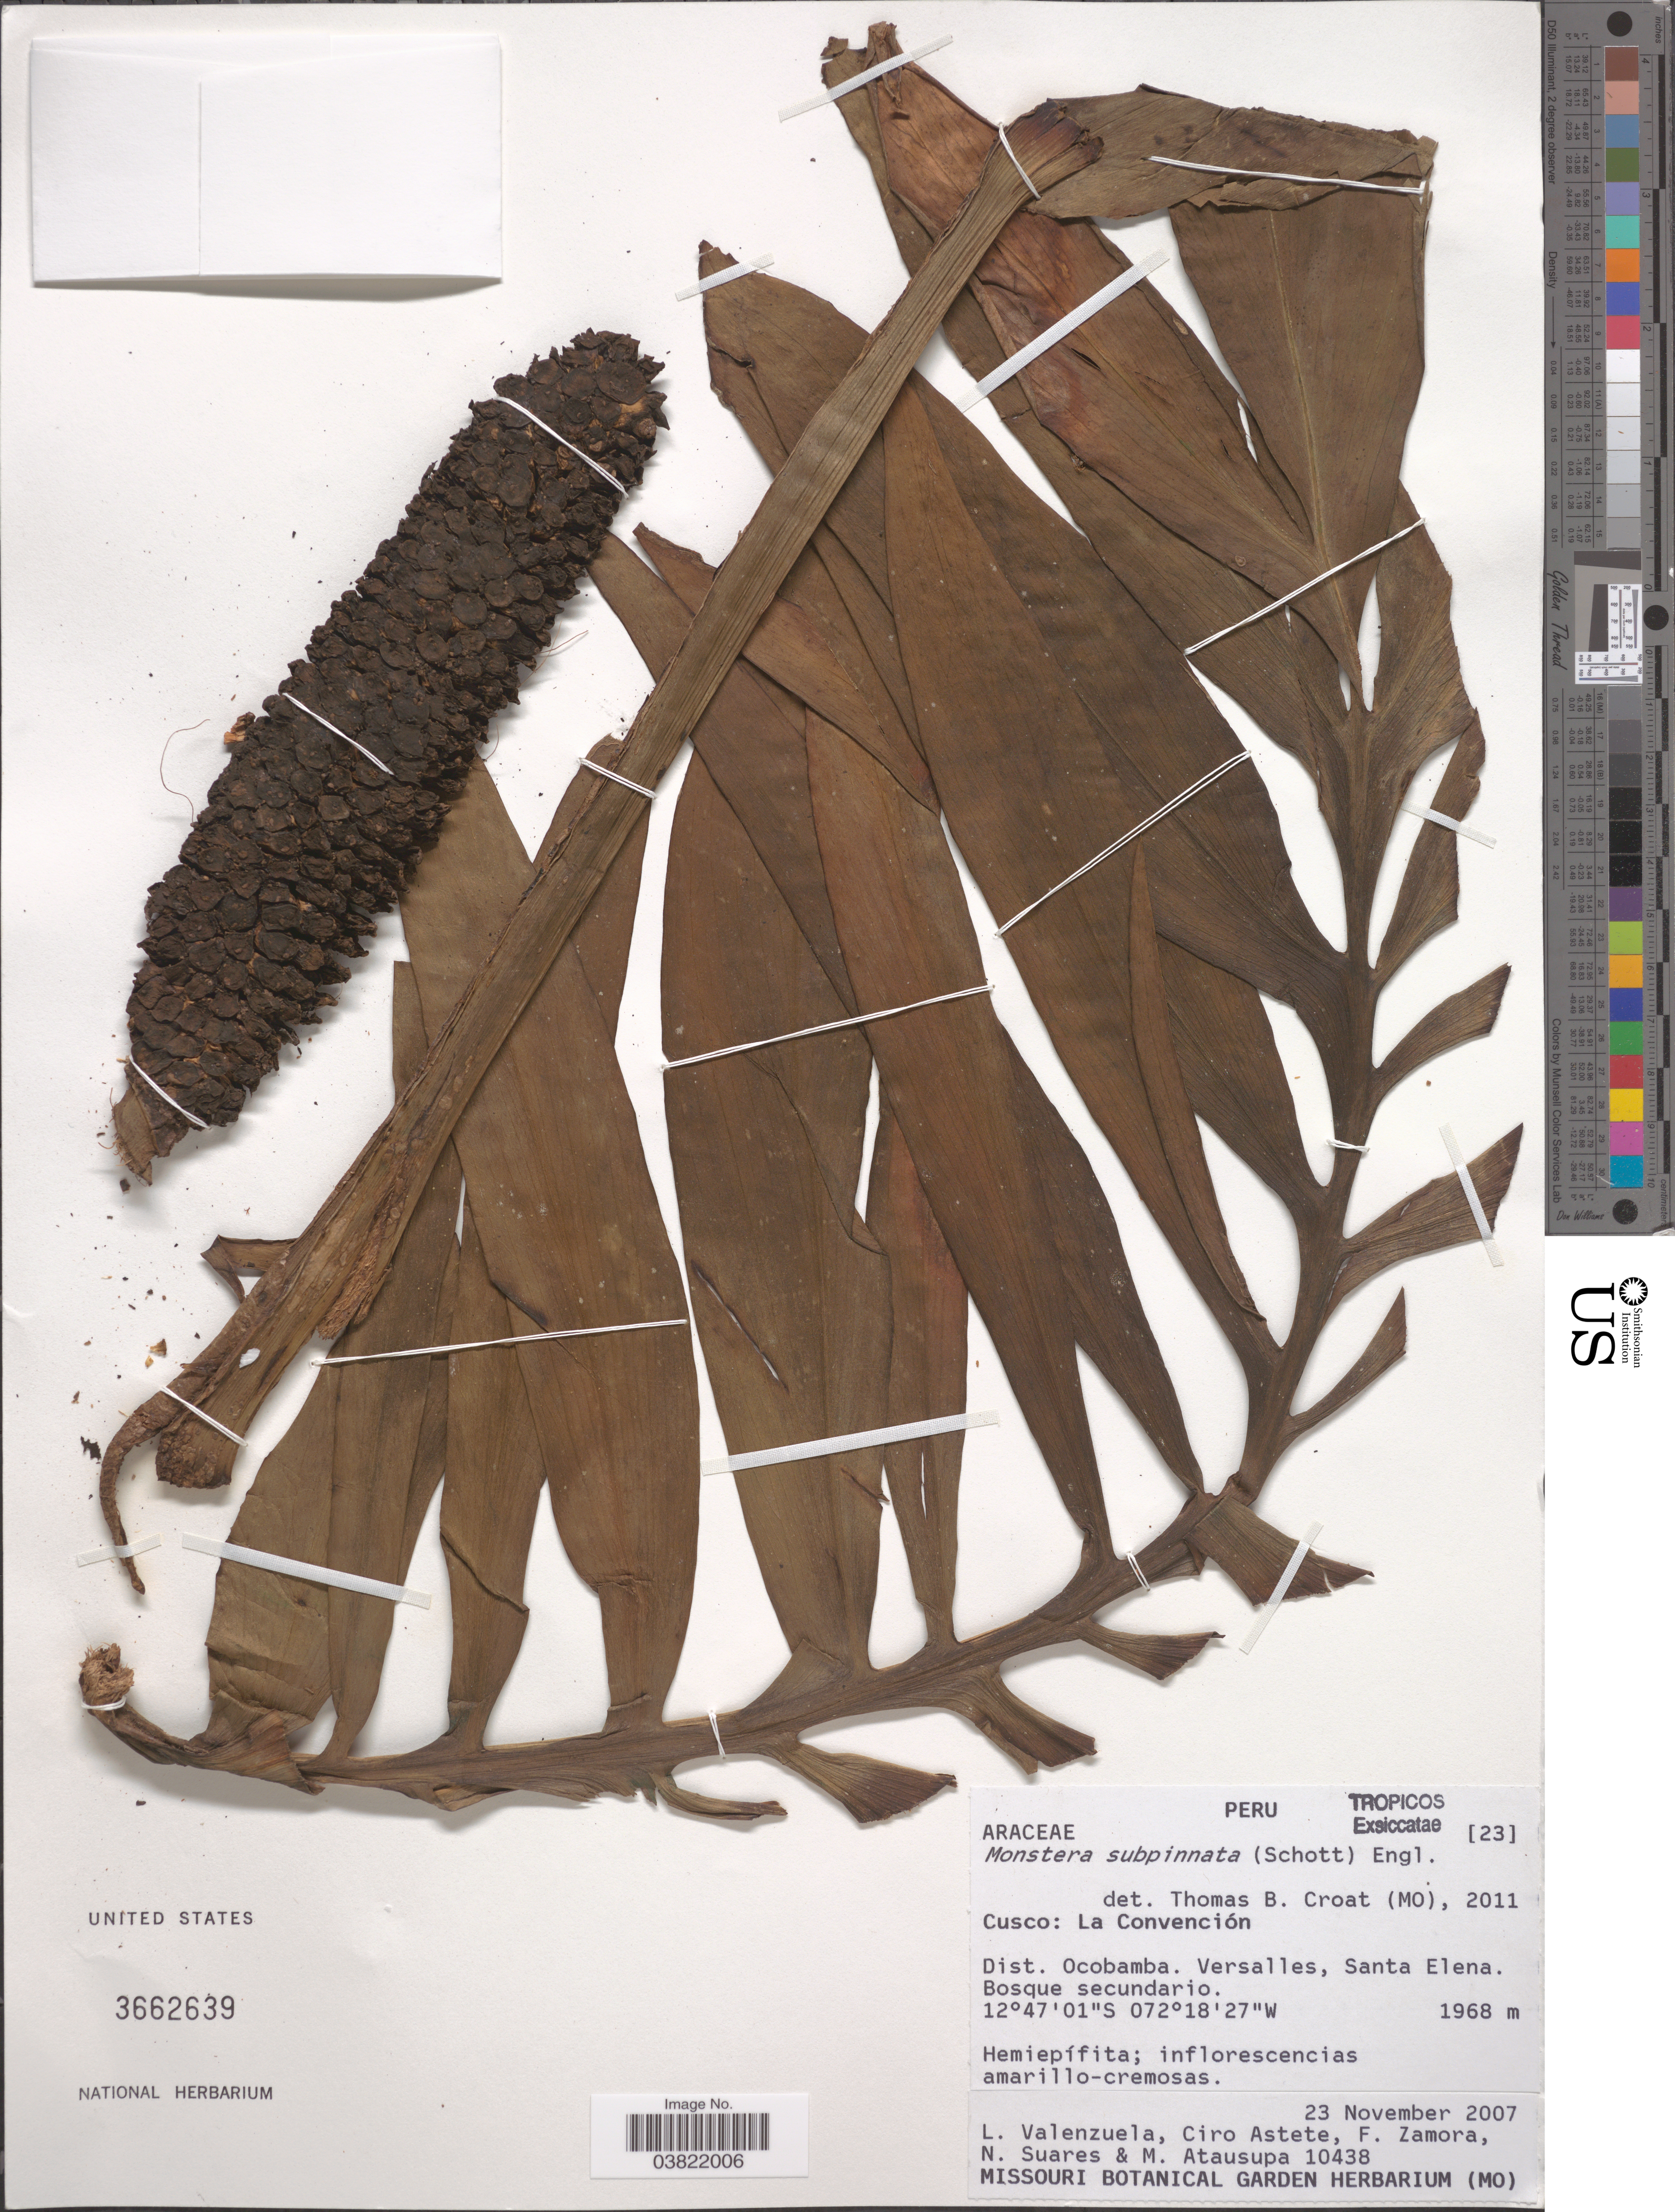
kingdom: Plantae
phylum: Tracheophyta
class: Liliopsida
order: Alismatales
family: Araceae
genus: Monstera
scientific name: Monstera subpinnata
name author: (Schott) Engl.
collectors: L. Valenzuela, C. Astete, F. Zamora, N. Suares & M. Atausupa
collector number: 10438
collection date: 2007-11-23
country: Peru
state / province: Cusco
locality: La Convención. Dist. Ocobamba. Versalles, Santa Elena.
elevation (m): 1968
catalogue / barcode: US 3662639